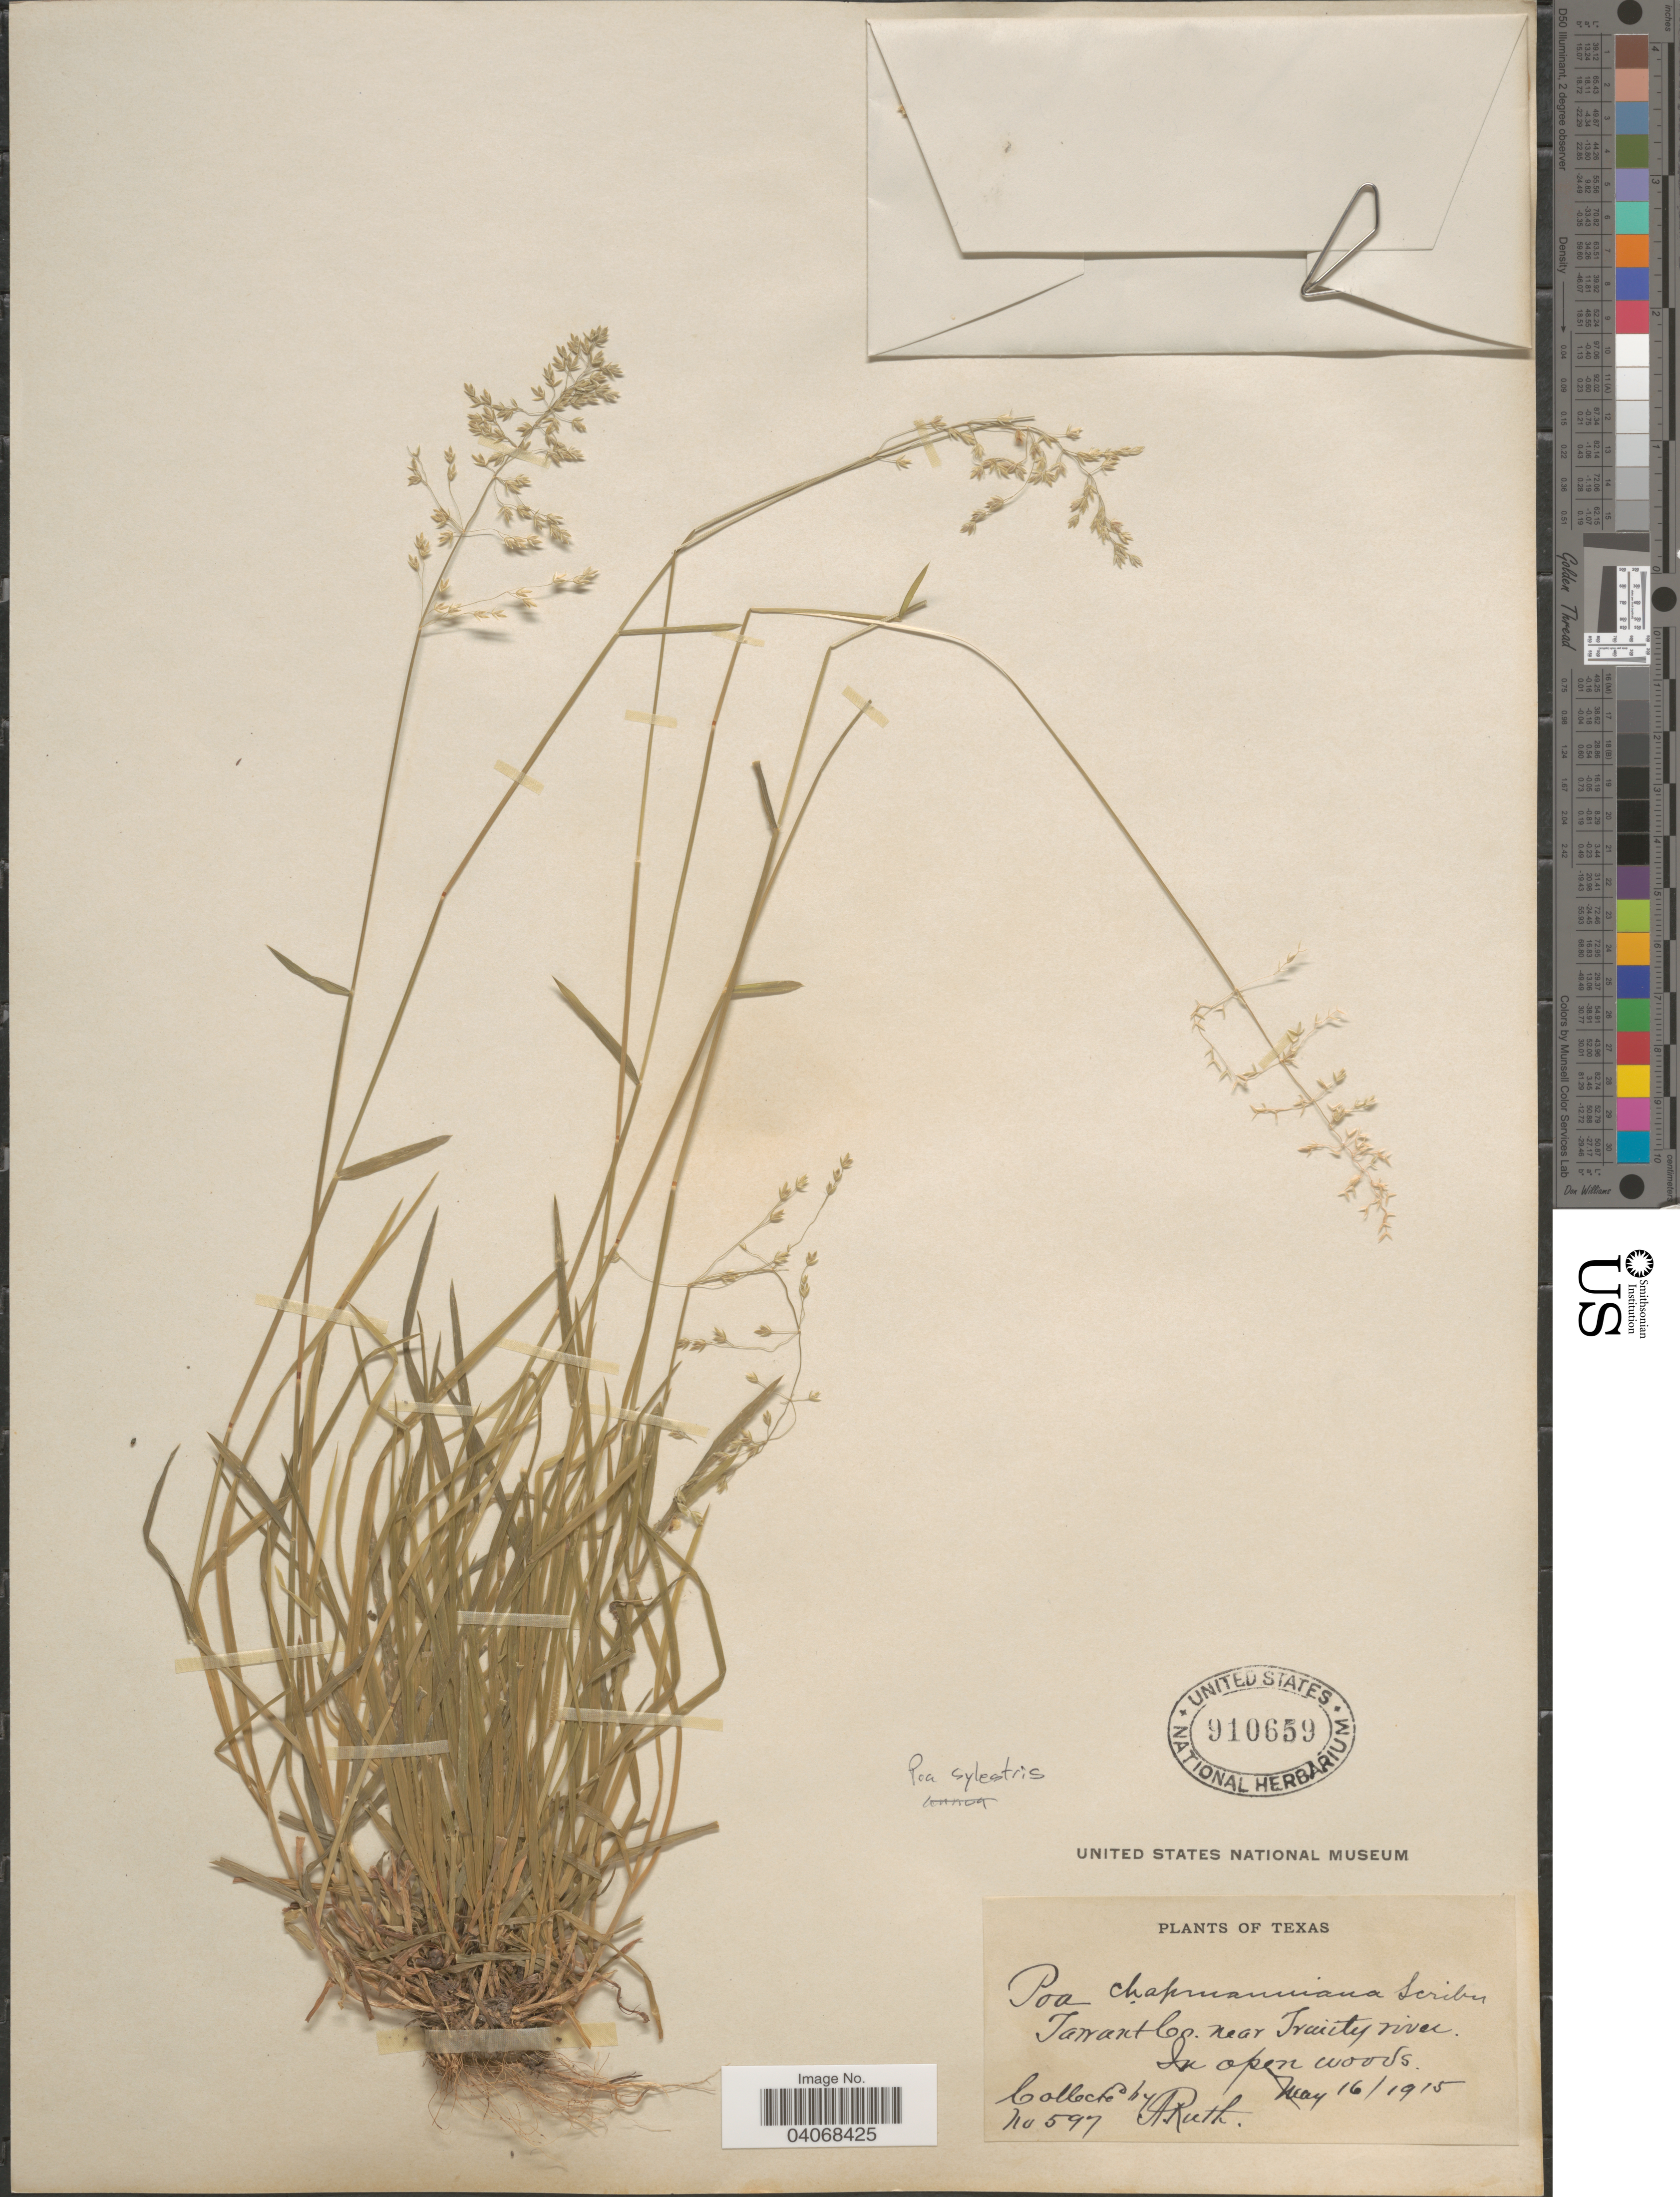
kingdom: Plantae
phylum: Tracheophyta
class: Liliopsida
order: Poales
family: Poaceae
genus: Poa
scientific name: Poa sylvestris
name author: A. Gray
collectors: A. Ruth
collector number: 597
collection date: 1915-05-16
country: United States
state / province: Texas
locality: Tarrant Co. near Trinity river. In open woods.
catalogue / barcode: US 910659